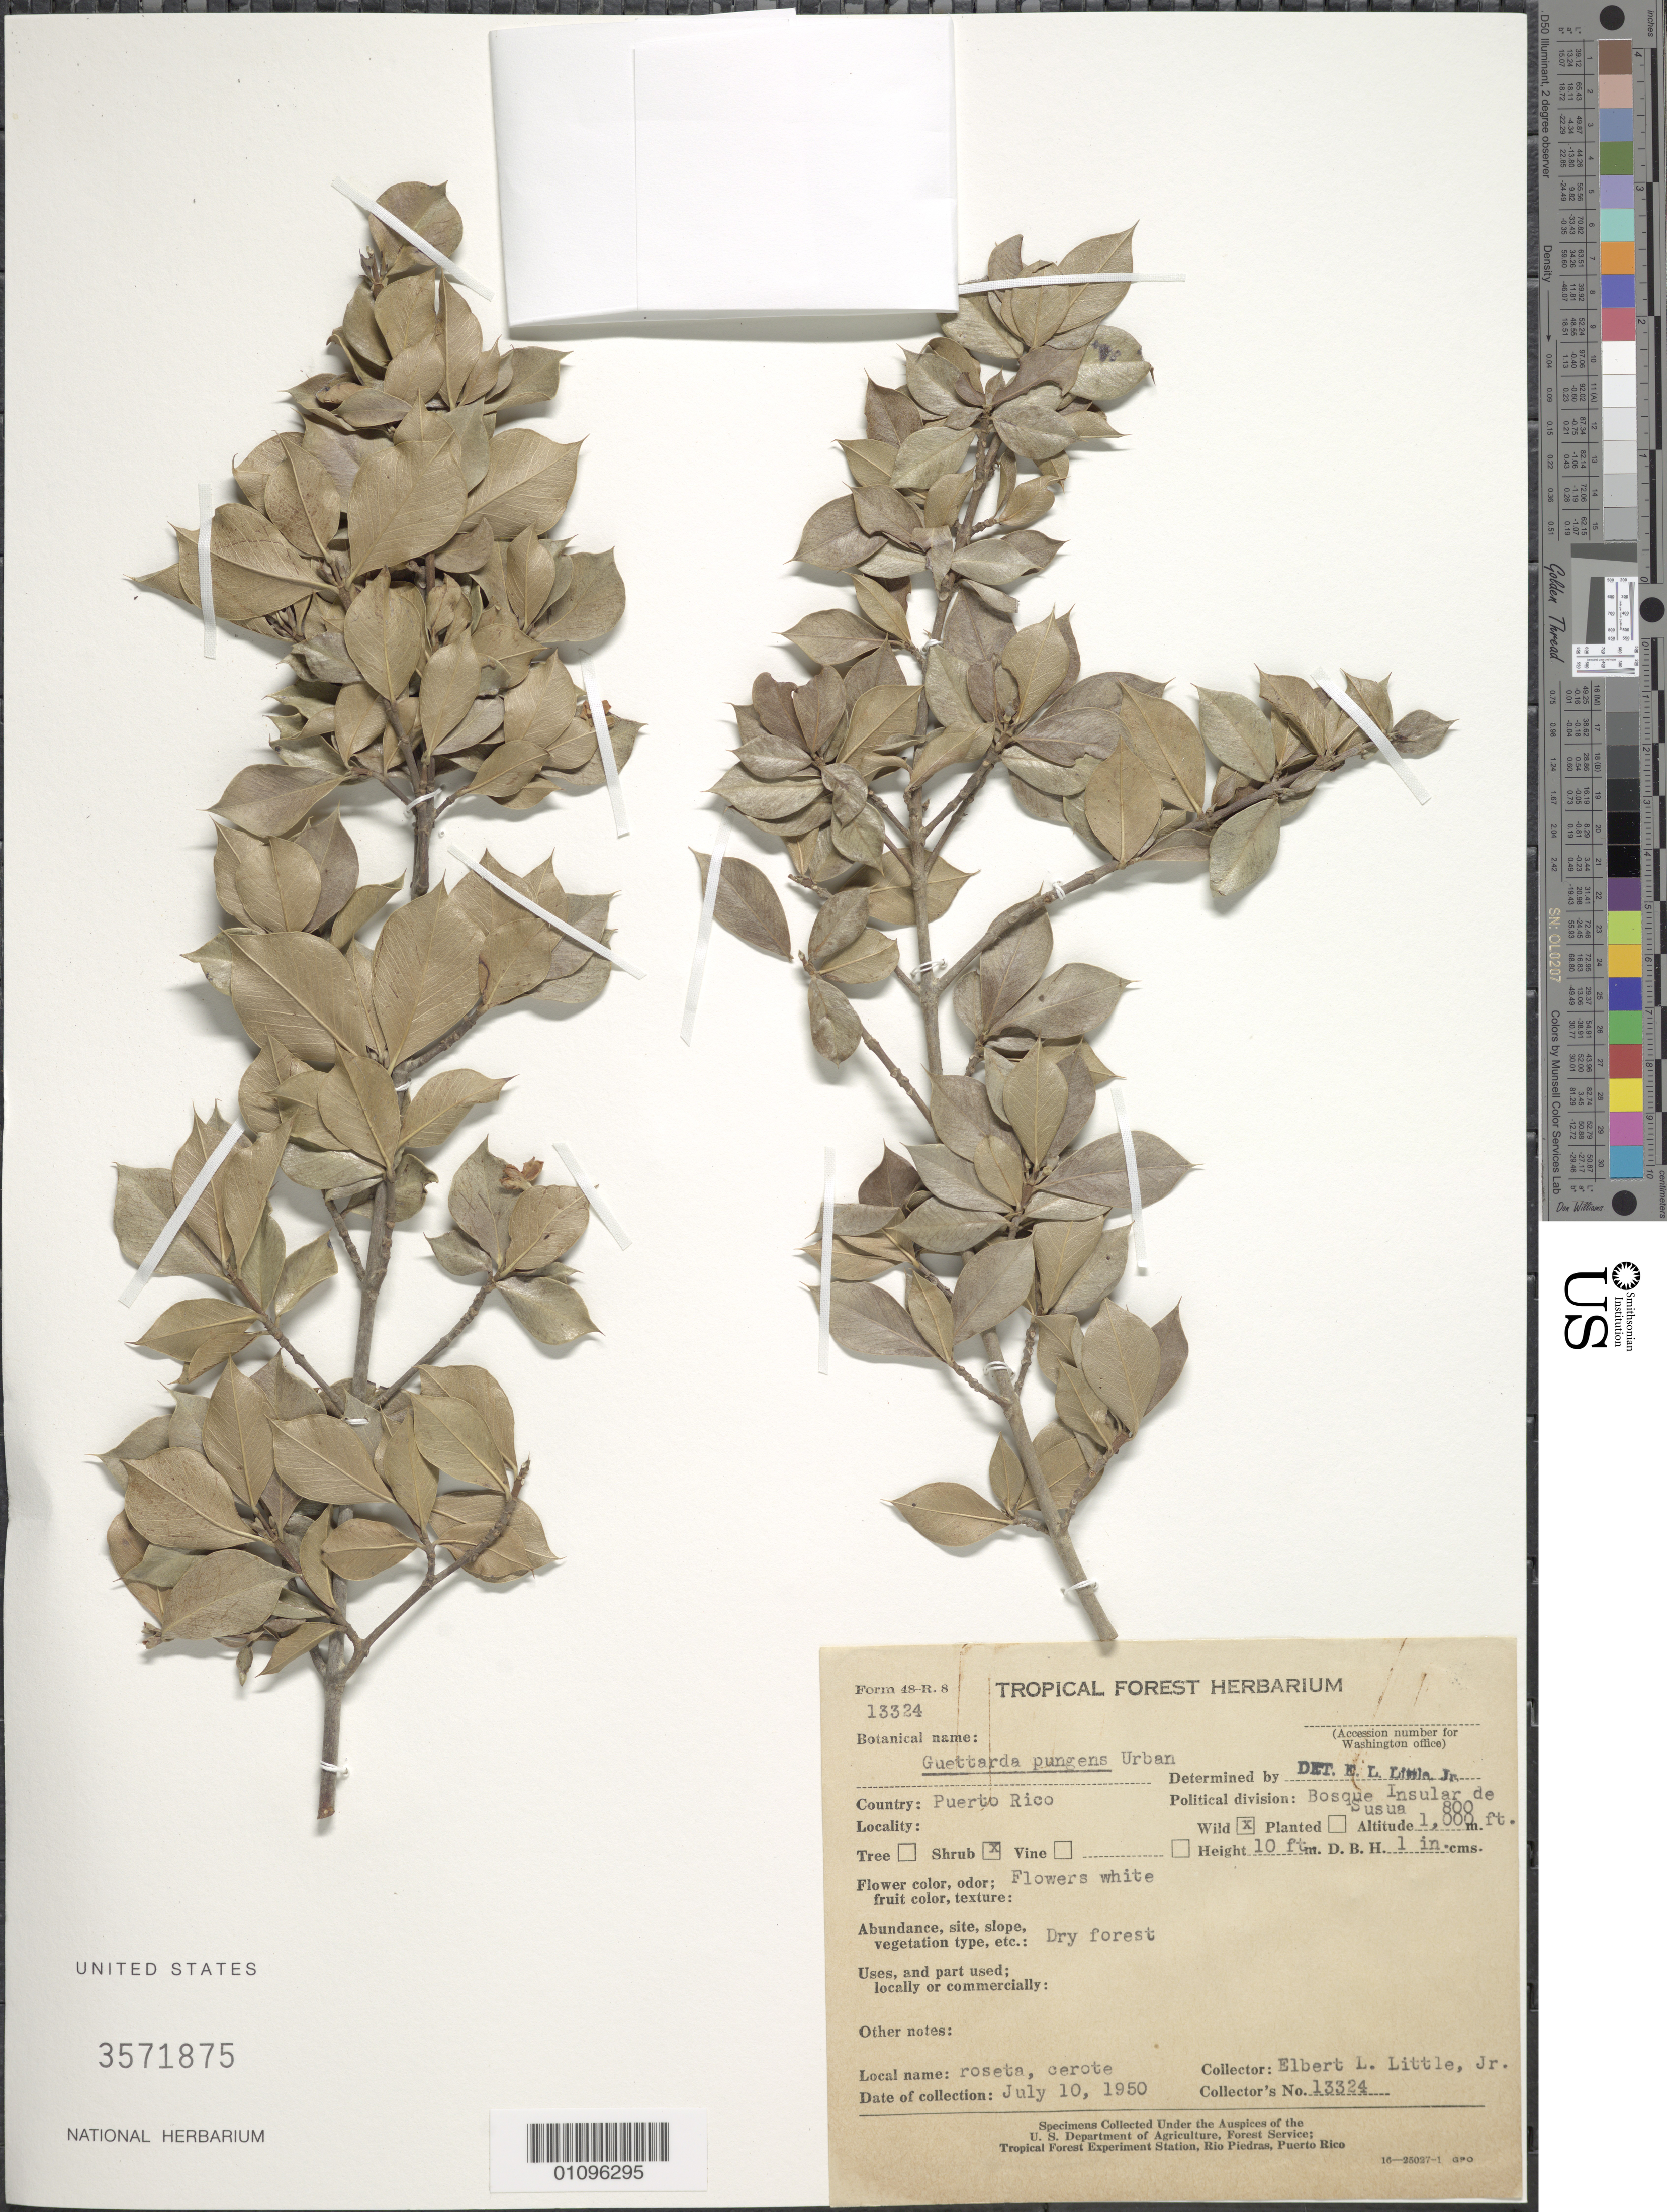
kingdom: Plantae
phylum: Tracheophyta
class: Magnoliopsida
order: Gentianales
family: Rubiaceae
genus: Guettarda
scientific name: Guettarda pungens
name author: Urb.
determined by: Little, Elbert L., Jr., (FSSR), United States Department of Agriculture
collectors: E. L. Little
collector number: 13324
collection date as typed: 10 Jul 1950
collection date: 1950-07-10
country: Puerto Rico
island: Puerto Rico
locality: Bosque Insular de Susúa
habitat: Dry forest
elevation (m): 244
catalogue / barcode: US 3571875